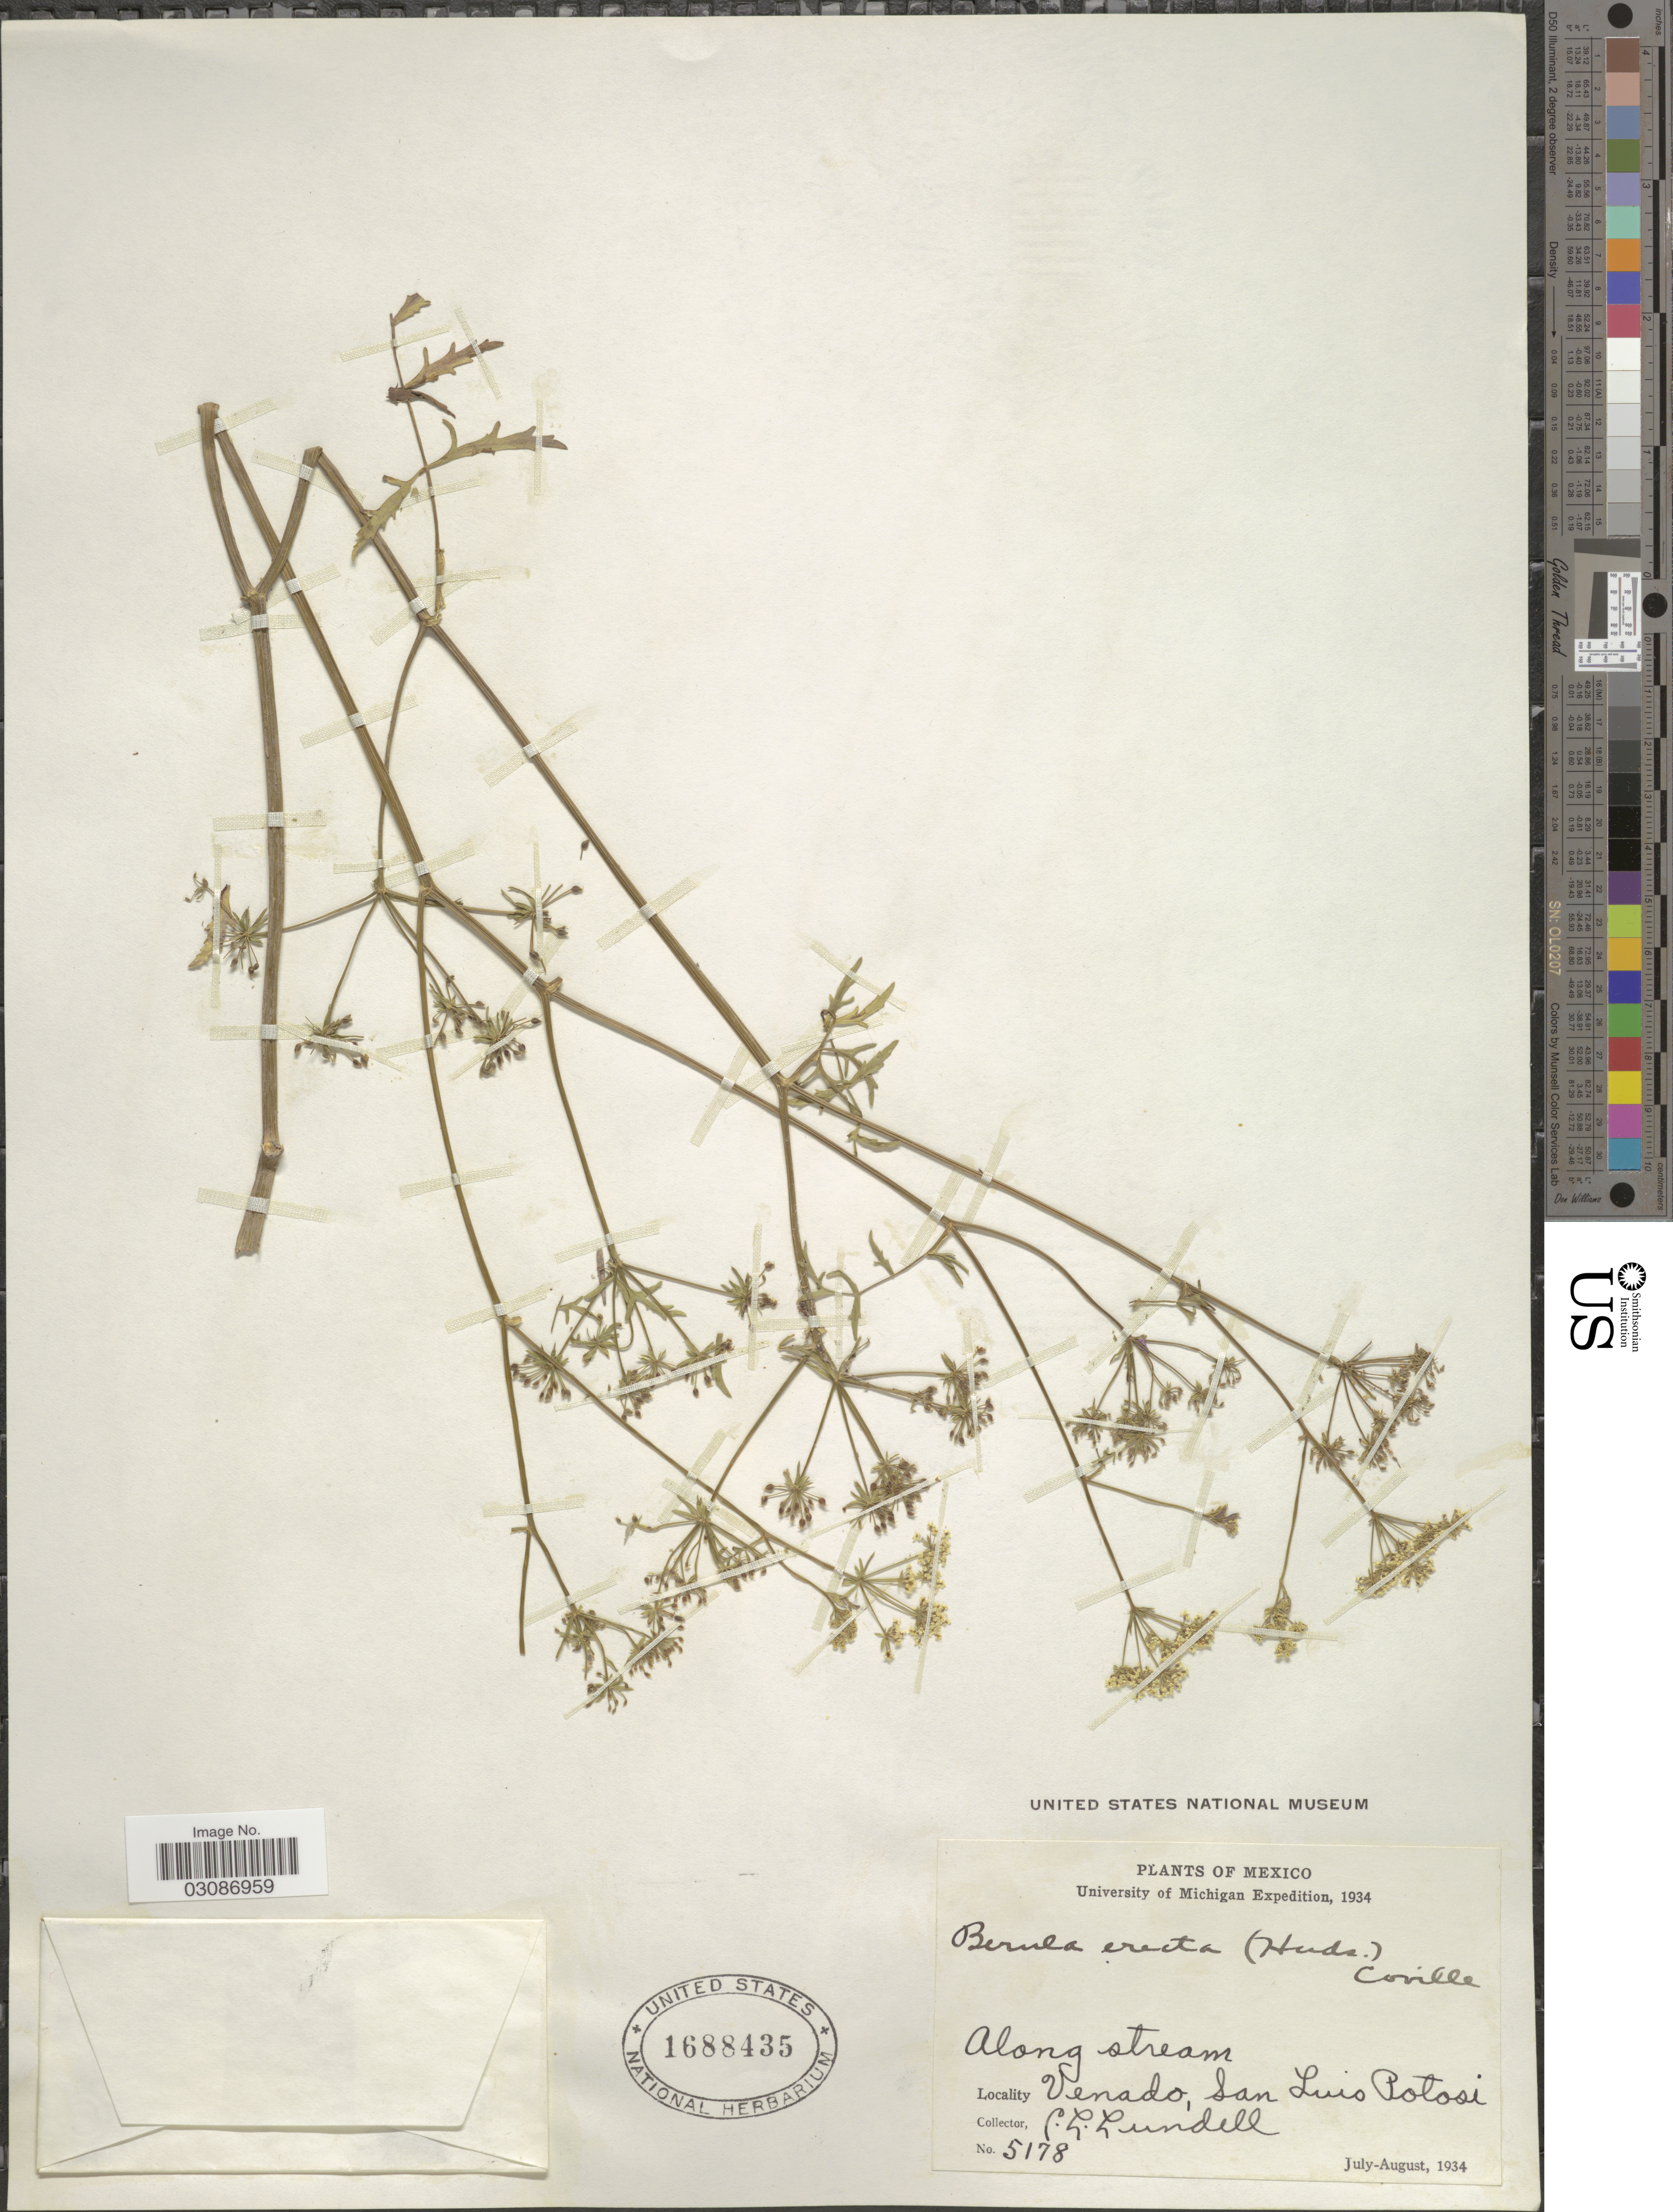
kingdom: Plantae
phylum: Tracheophyta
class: Magnoliopsida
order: Apiales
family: Apiaceae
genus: Berula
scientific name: Berula erecta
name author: (Huds.) Coville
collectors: C. L. Lundell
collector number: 5178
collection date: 1934-07/1934-08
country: Mexico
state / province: San Luis Potosí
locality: Venado.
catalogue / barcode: US 1688435